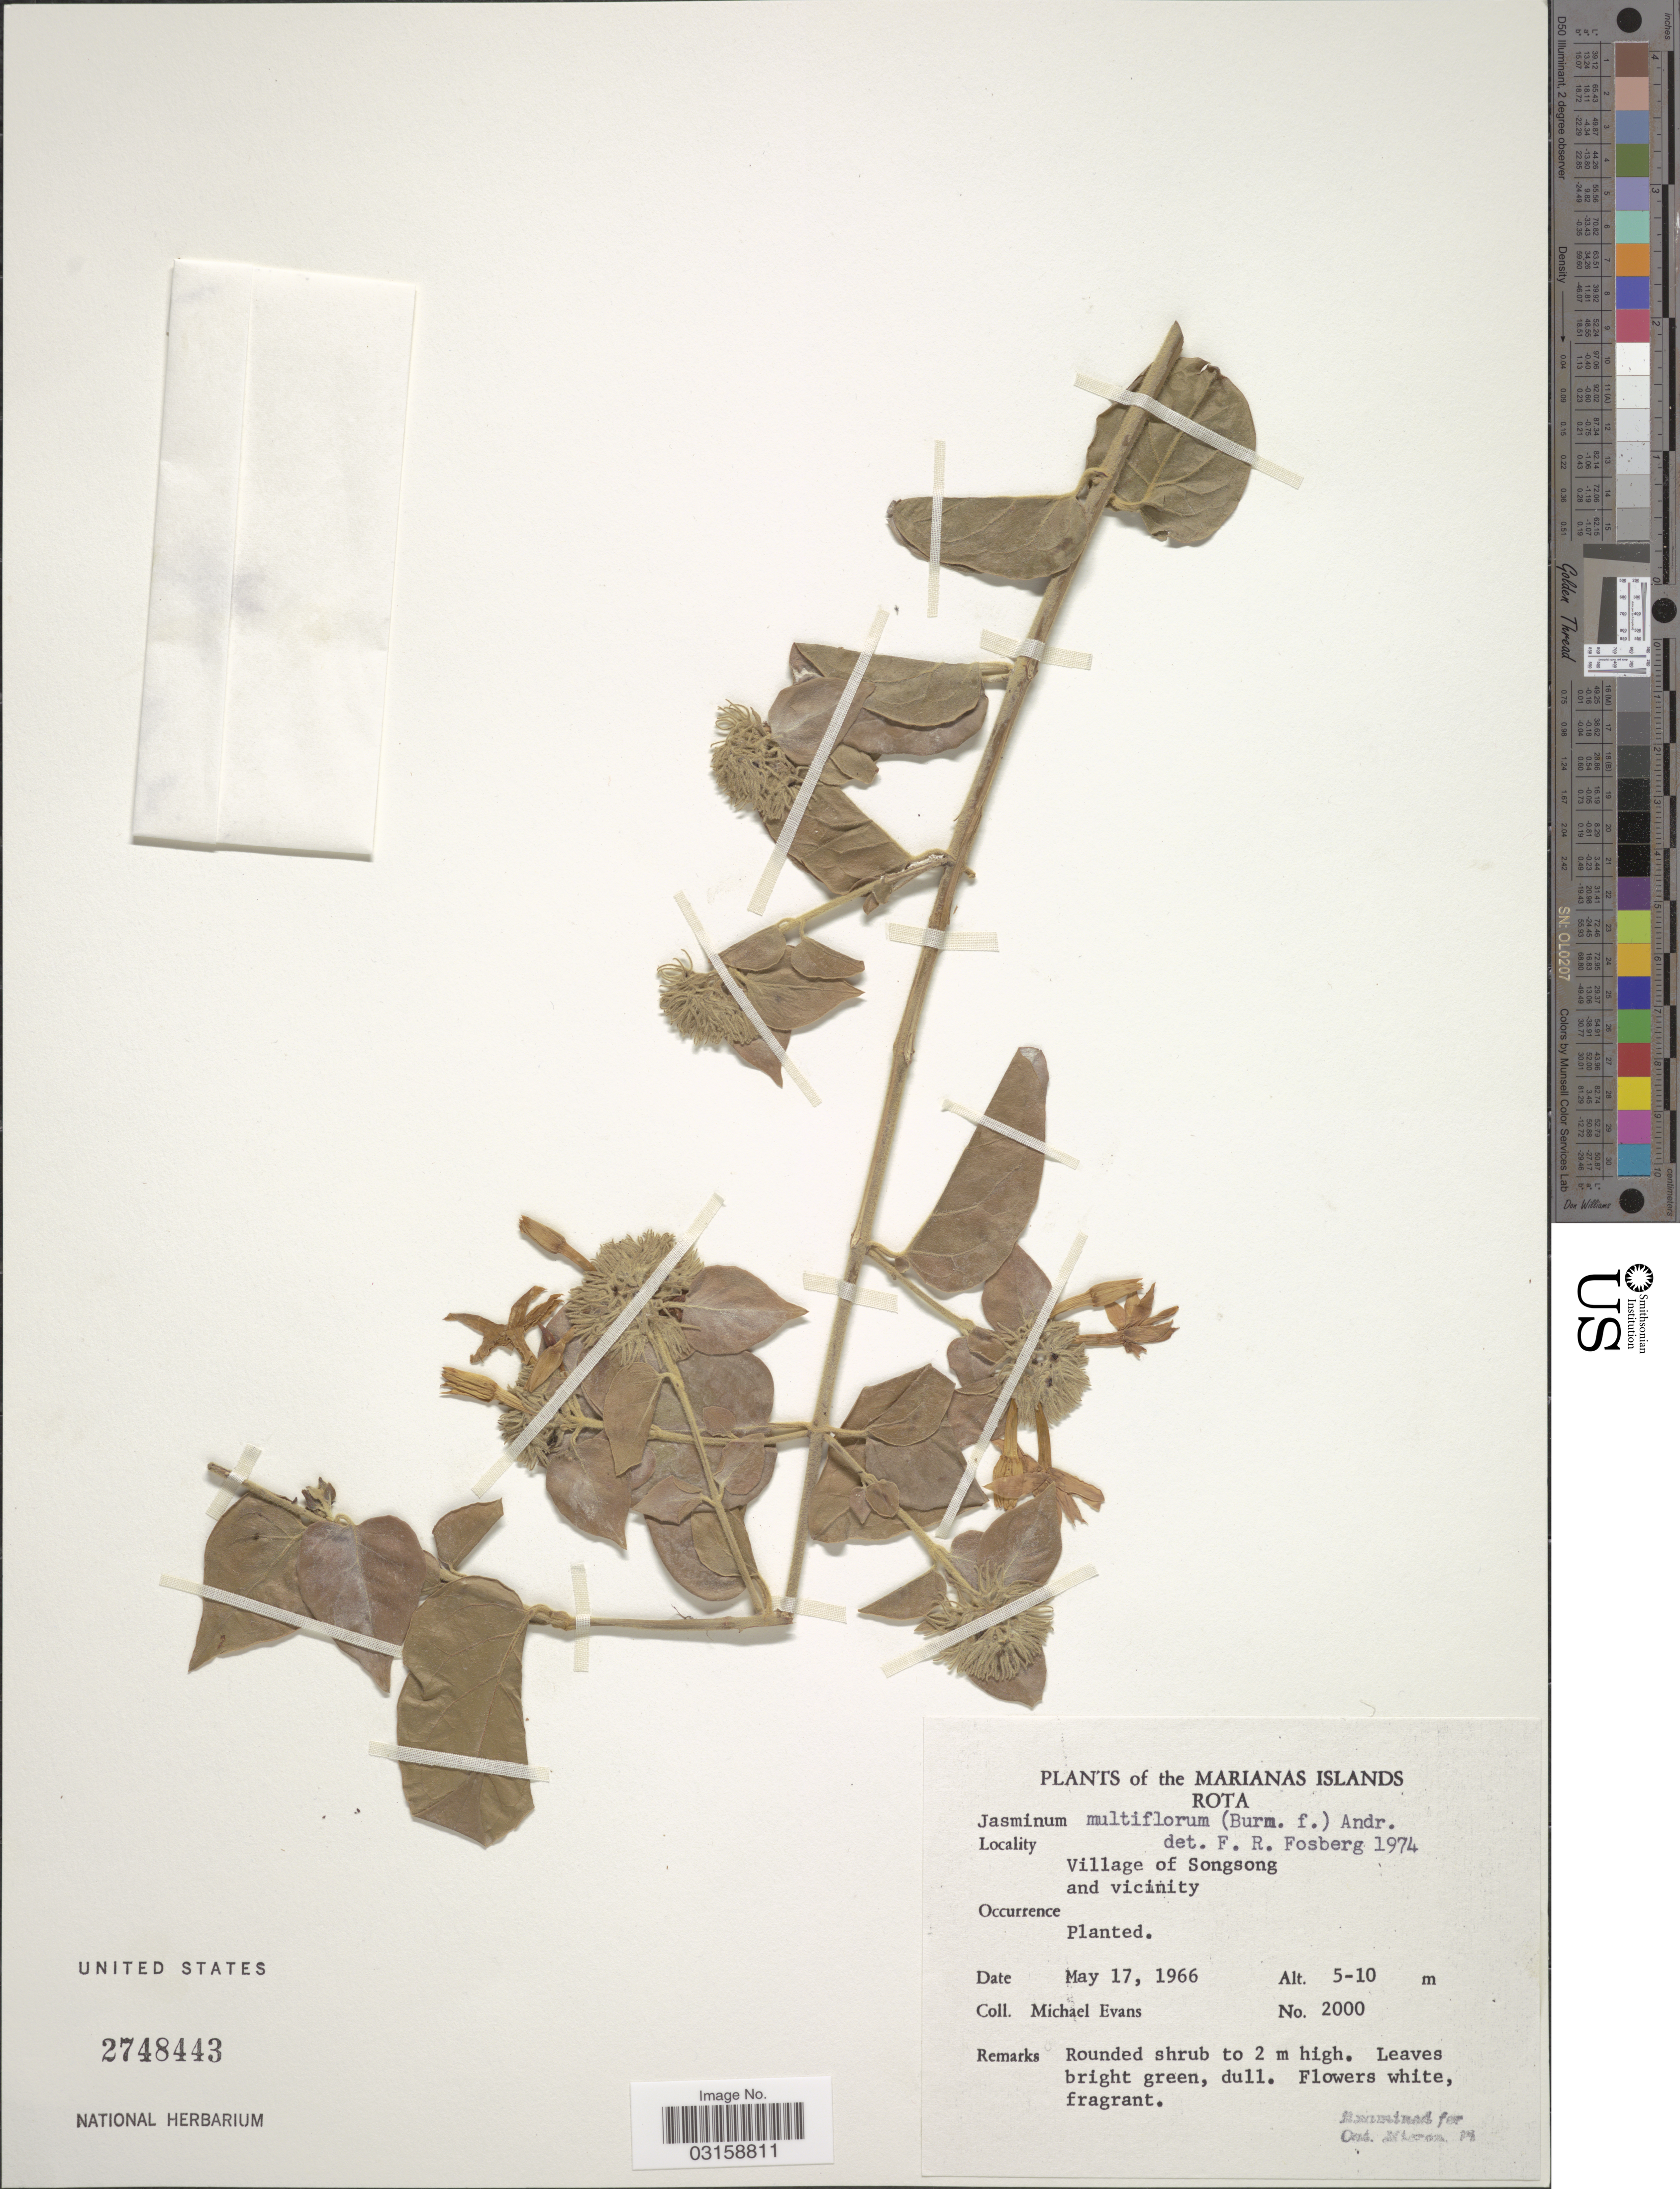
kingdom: Plantae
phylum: Tracheophyta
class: Magnoliopsida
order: Lamiales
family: Oleaceae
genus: Jasminum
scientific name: Jasminum multiflorum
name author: (Burm. f.) Andrews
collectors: M. Evans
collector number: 2000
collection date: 1966-05-17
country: Northern Mariana Islands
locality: Marianas Islands. Rota. Village of Songsong and vicinity.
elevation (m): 5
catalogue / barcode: US 2748443